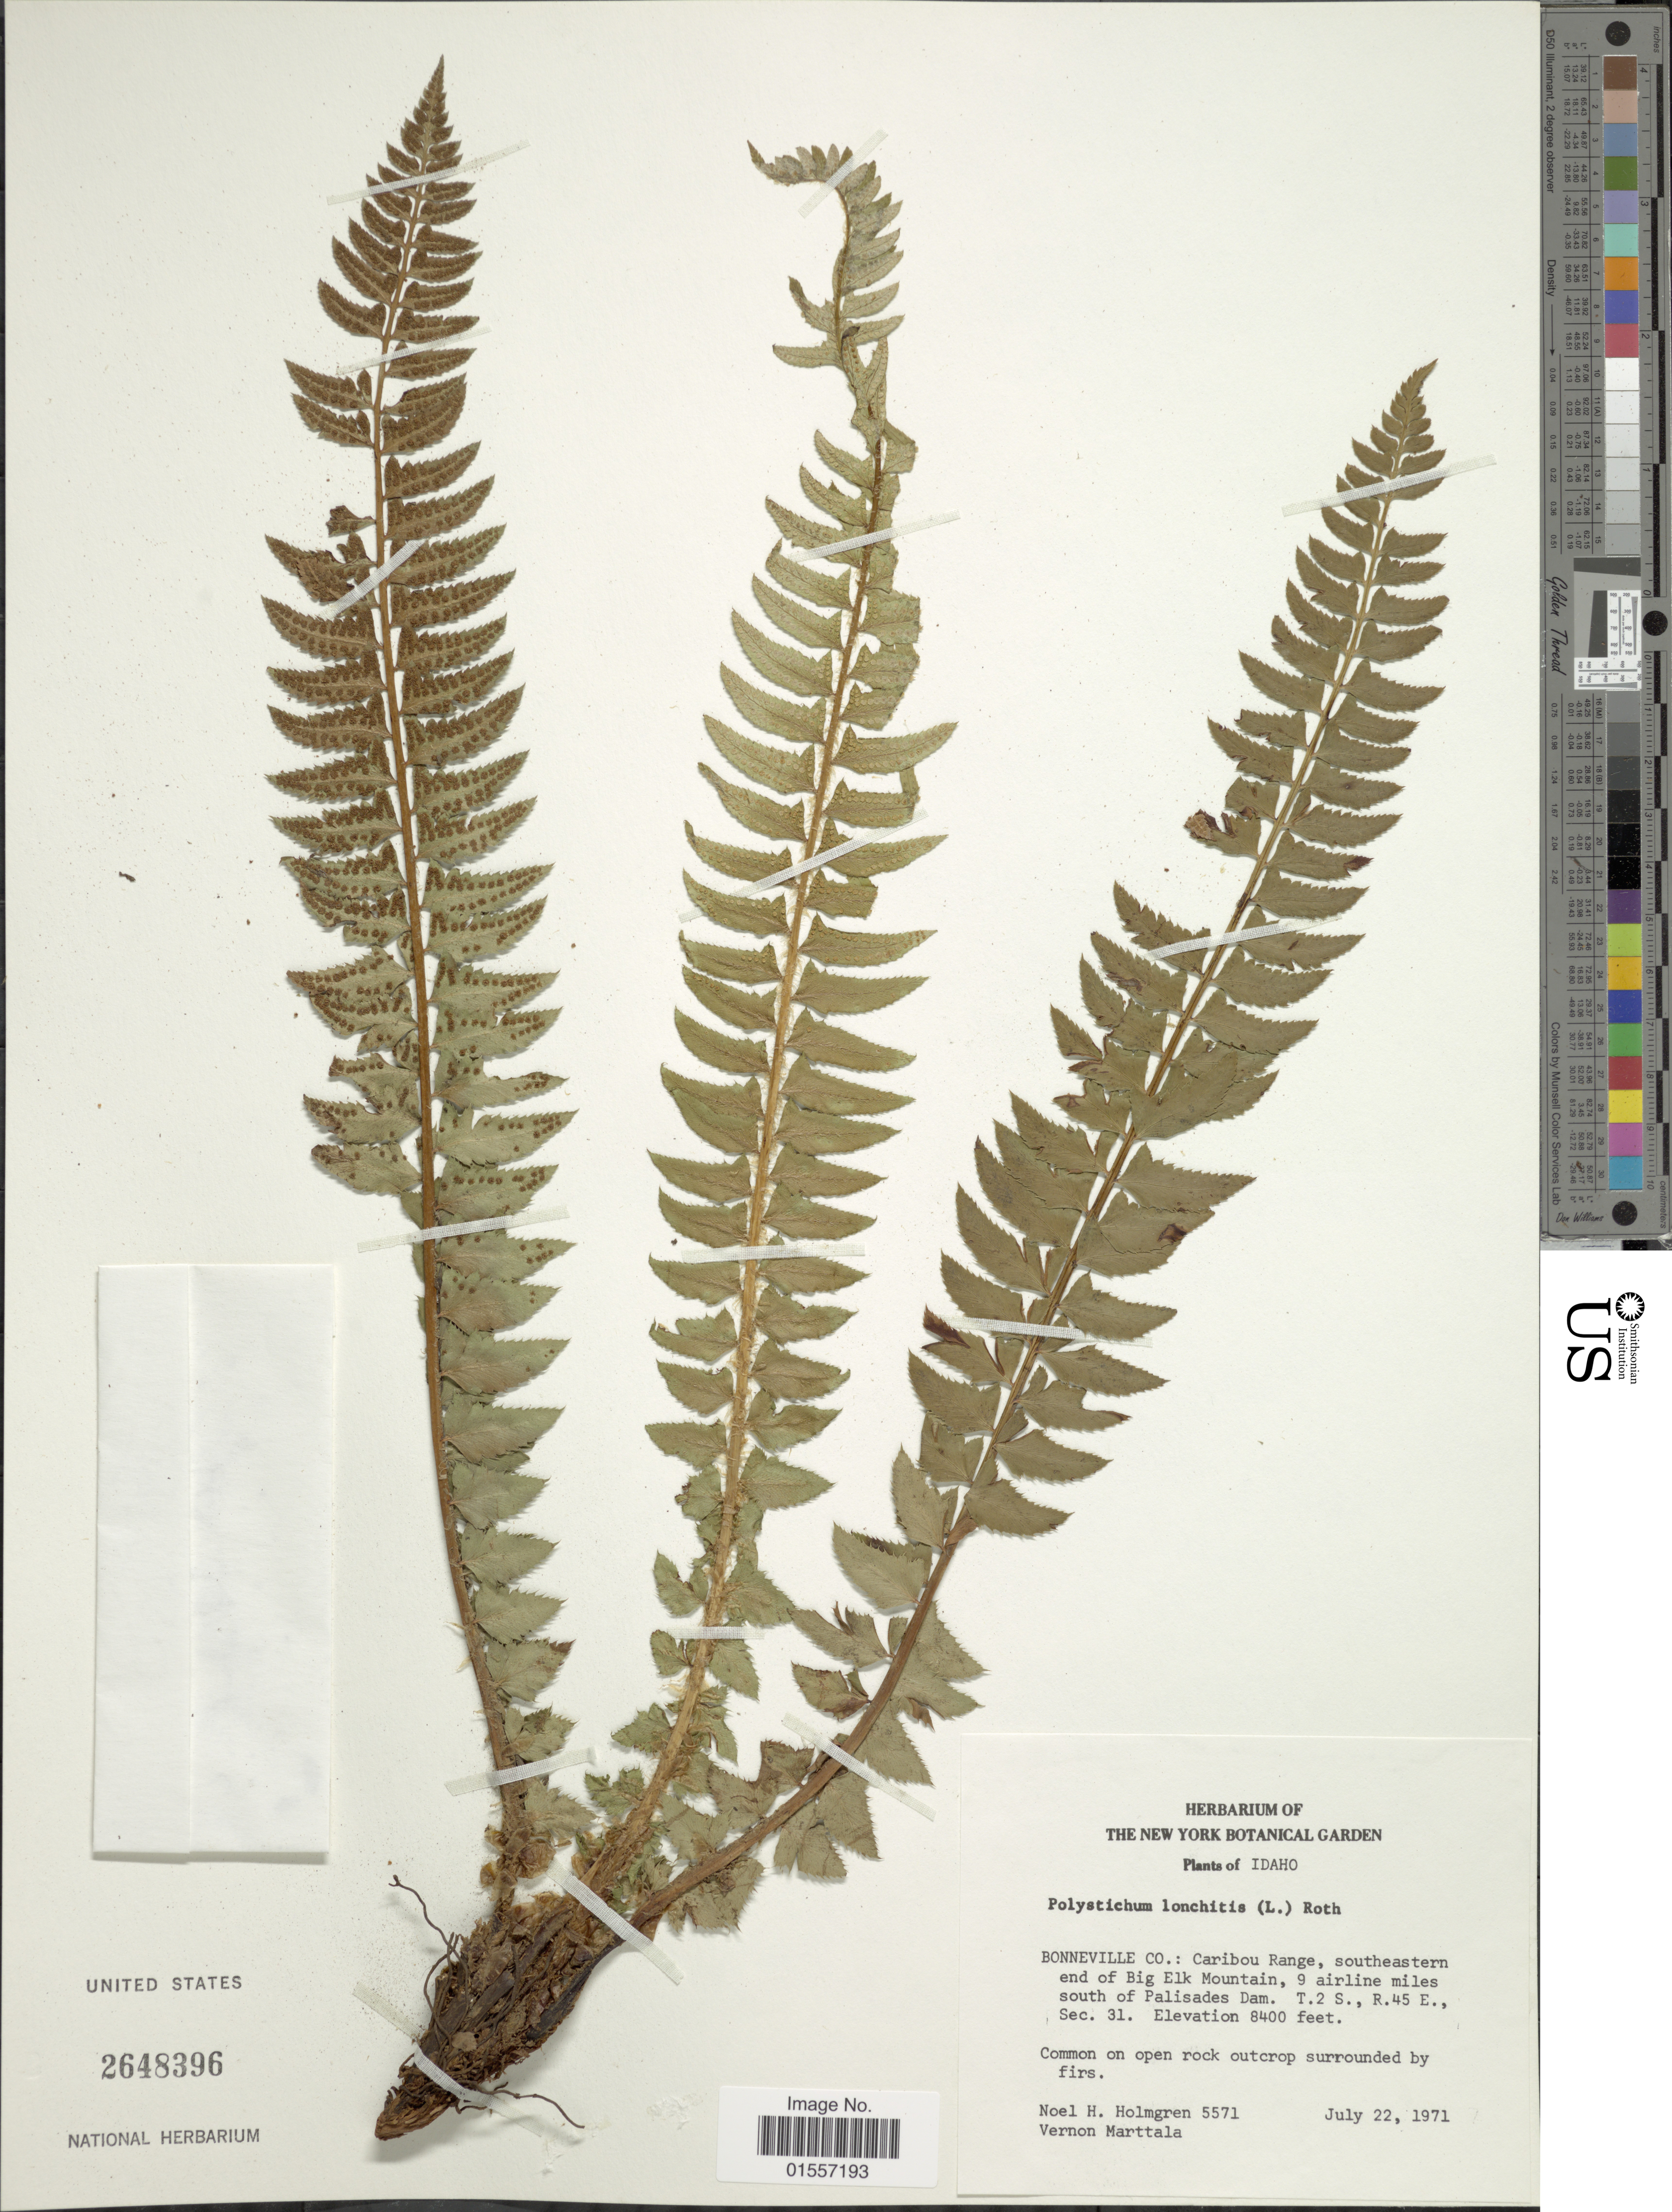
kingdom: Plantae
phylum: Tracheophyta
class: Polypodiopsida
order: Polypodiales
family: Dryopteridaceae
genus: Polystichum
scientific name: Polystichum lonchitis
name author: (Roth) L.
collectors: N. H. Holmgren & V. Marttala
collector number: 5571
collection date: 1971-07-22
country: United States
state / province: Idaho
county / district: Bonneville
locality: Caribou Range, southeastern end of Big Elk Mountain, 9 airline miles south of Palisades Dam T.2 S., R45 E., Sec. 31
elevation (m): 2560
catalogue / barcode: US 2648396